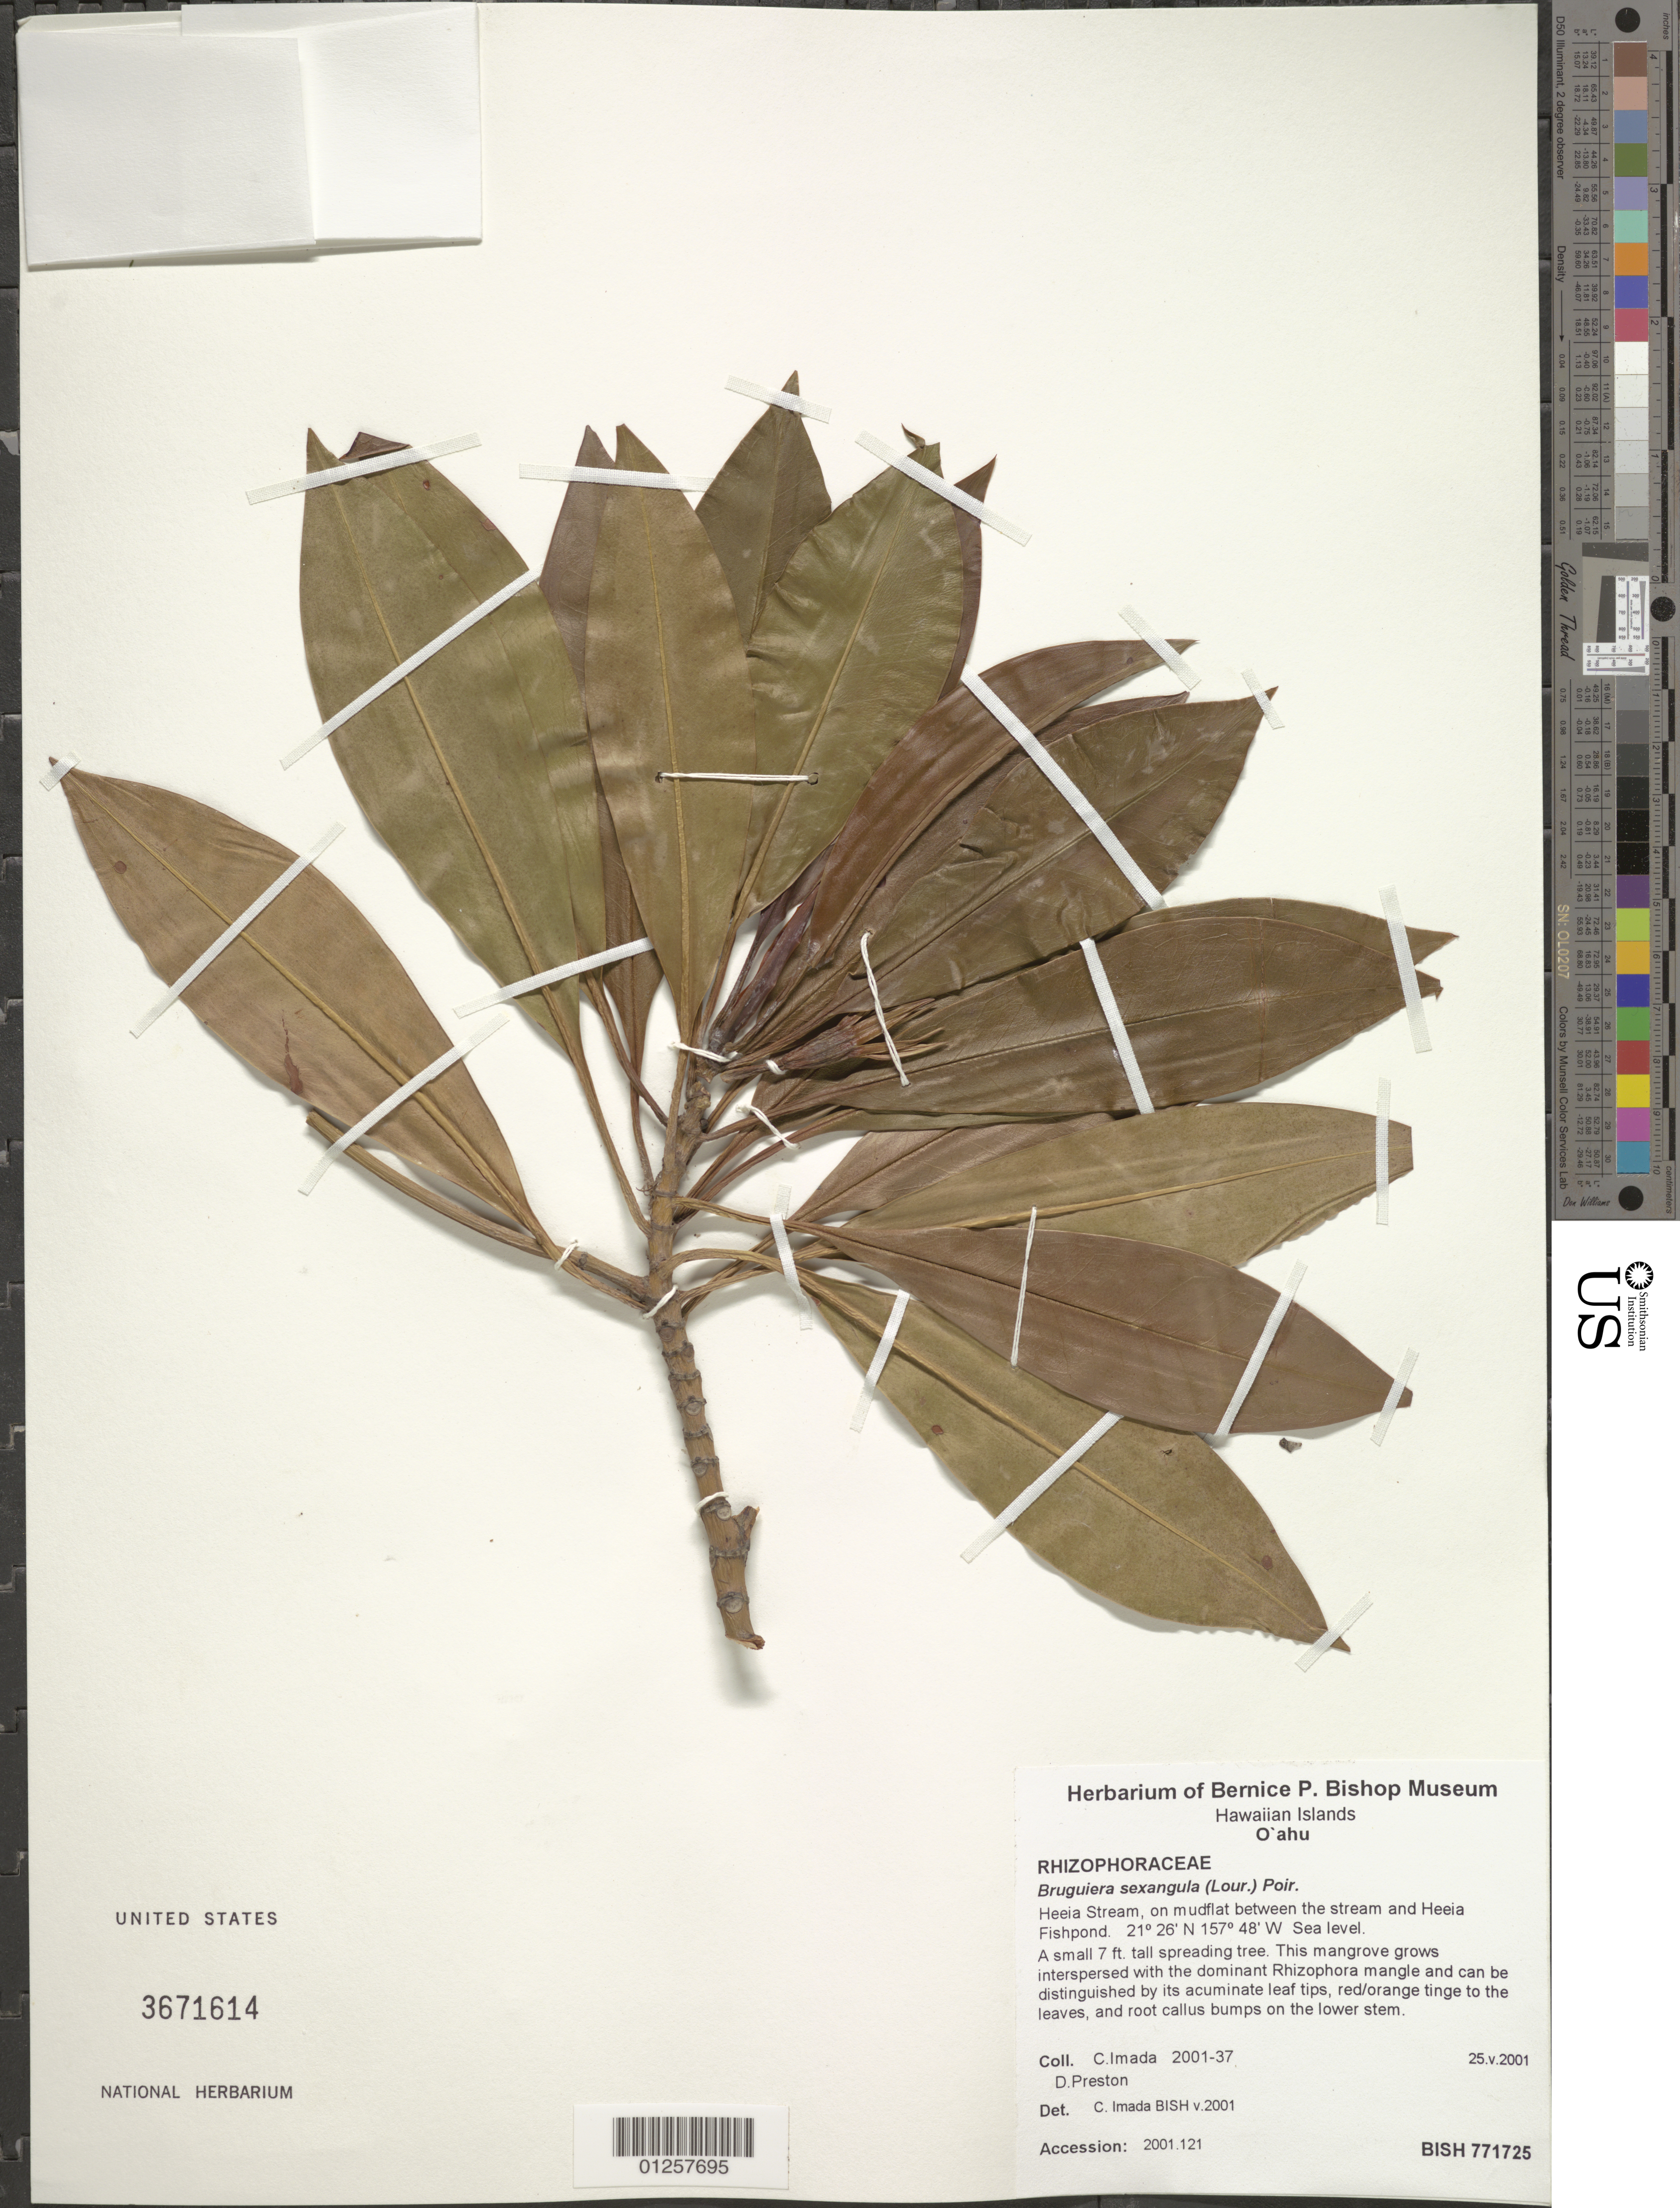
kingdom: Plantae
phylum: Tracheophyta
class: Magnoliopsida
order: Malpighiales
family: Rhizophoraceae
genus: Bruguiera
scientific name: Bruguiera sexangula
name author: (Lour.) Poir.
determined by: Imada, C.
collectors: C. Imada & D. Preston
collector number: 2001-37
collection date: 2001-05-25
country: United States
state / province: Hawaii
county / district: Honolulu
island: Oahu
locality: Heeia Stream, on mudflat between the stream and Heeia Fishpond.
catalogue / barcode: US 3671614